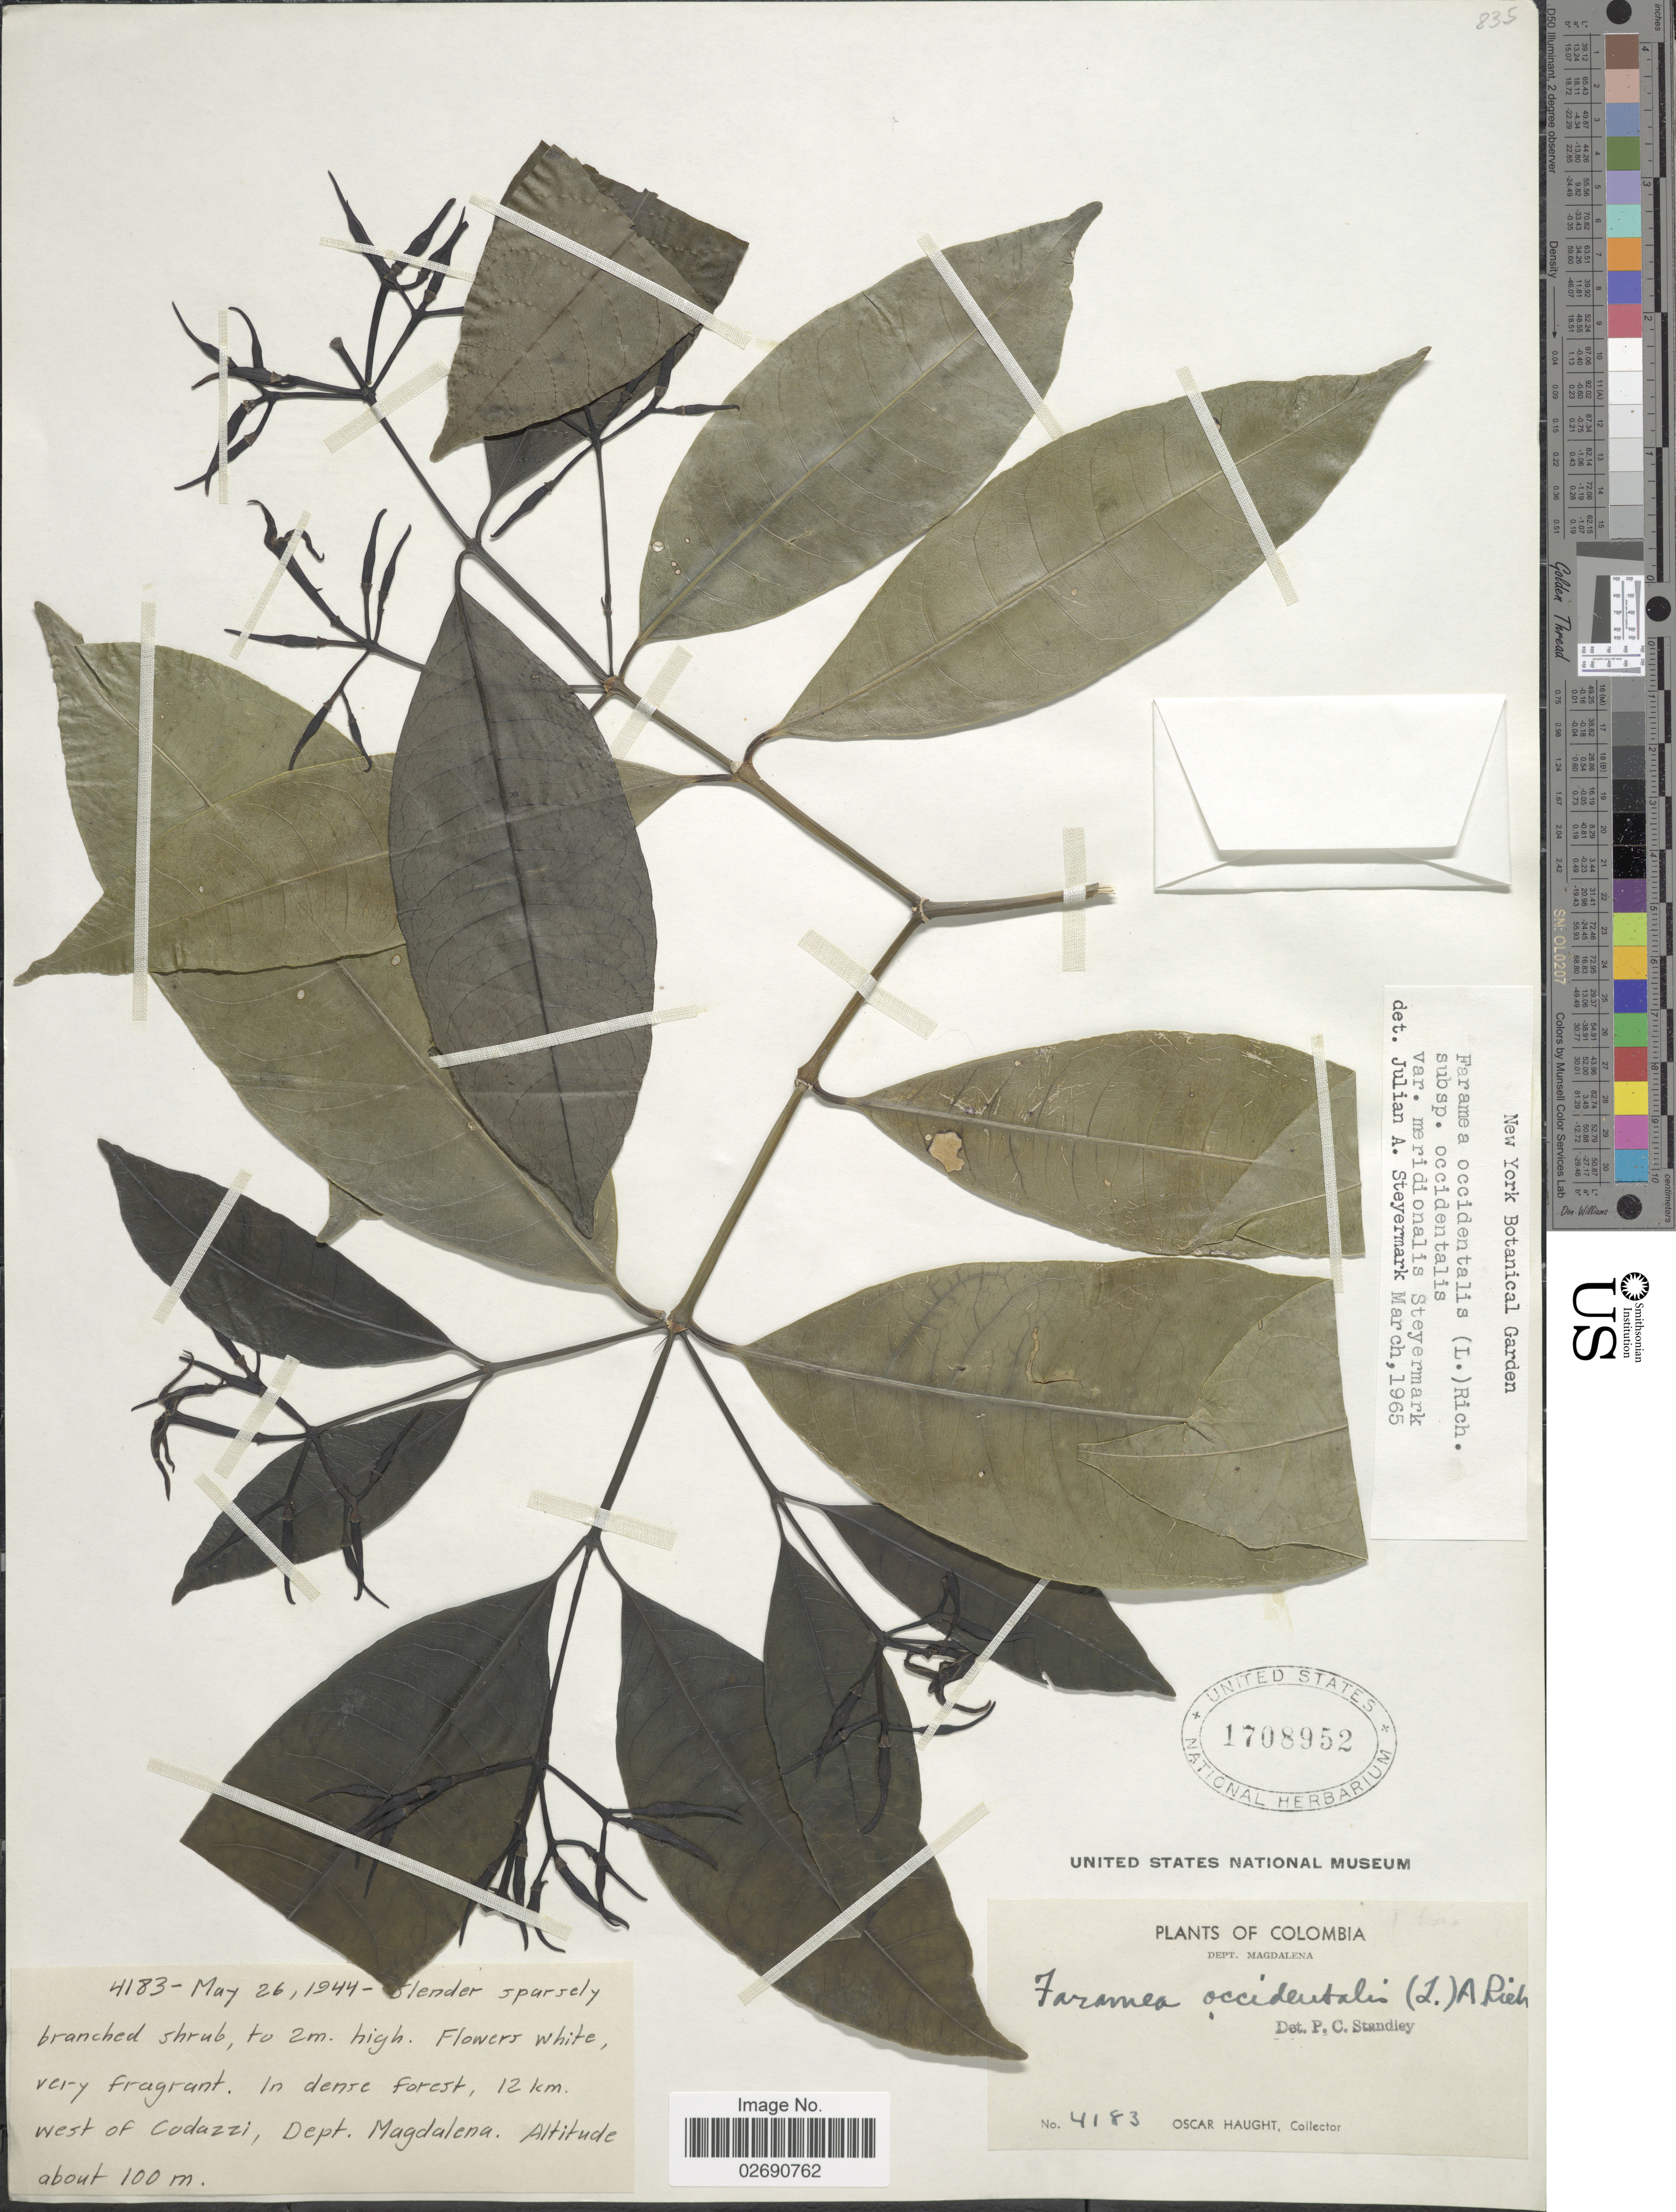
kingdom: Plantae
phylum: Tracheophyta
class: Magnoliopsida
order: Gentianales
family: Rubiaceae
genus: Faramea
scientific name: Faramea occidentalis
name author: (L.) A. Rich.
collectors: O. Haught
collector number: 4183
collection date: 1944-05-26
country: Colombia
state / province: Magdalena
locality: Dept. Magdalena, In dense forest, 12 km west of Codazzi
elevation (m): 100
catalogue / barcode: US 1708952